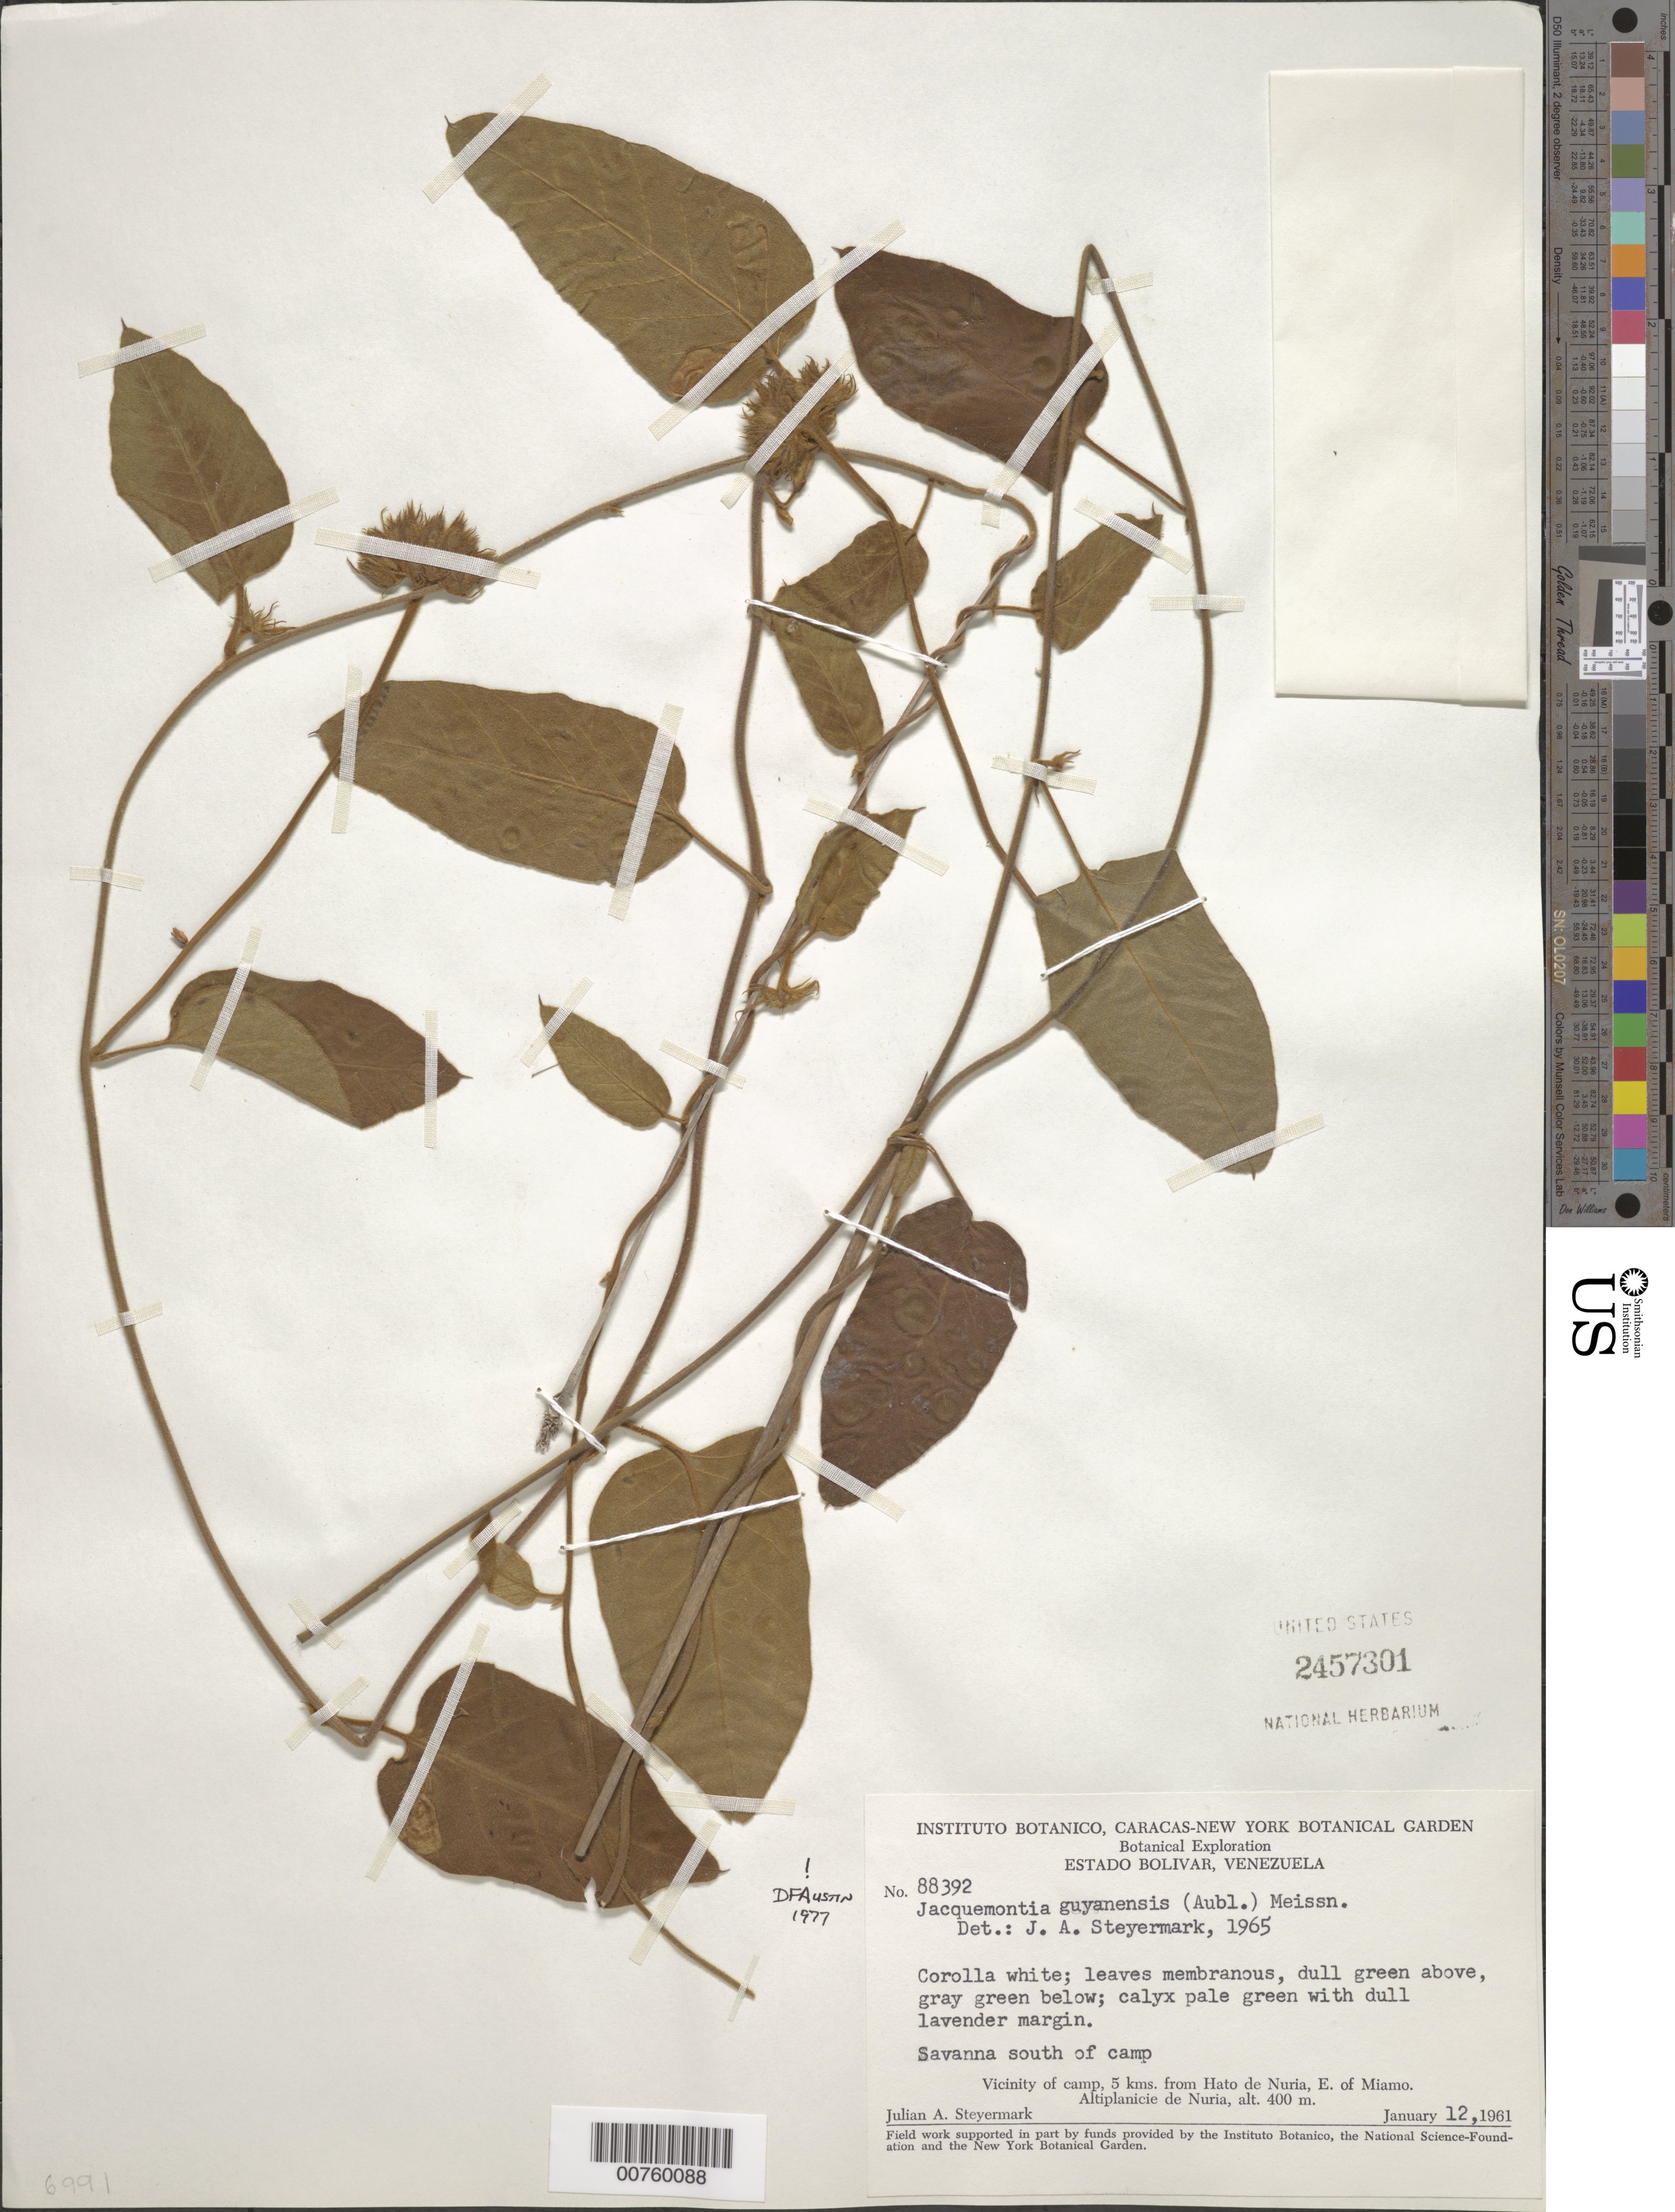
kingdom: Plantae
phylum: Tracheophyta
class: Magnoliopsida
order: Solanales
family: Convolvulaceae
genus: Jacquemontia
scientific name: Jacquemontia guyanensis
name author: (Aubl.) Meisn.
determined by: Austin, D. F.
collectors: J. Steyermark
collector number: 88392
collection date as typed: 12-Jan-61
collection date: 1961-01-12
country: Venezuela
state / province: Bolívar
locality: Hato de Nuria, 5 km from; E of Miamo, Altiplanicie de Nuria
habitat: Savanna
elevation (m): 400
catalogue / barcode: US 2457301